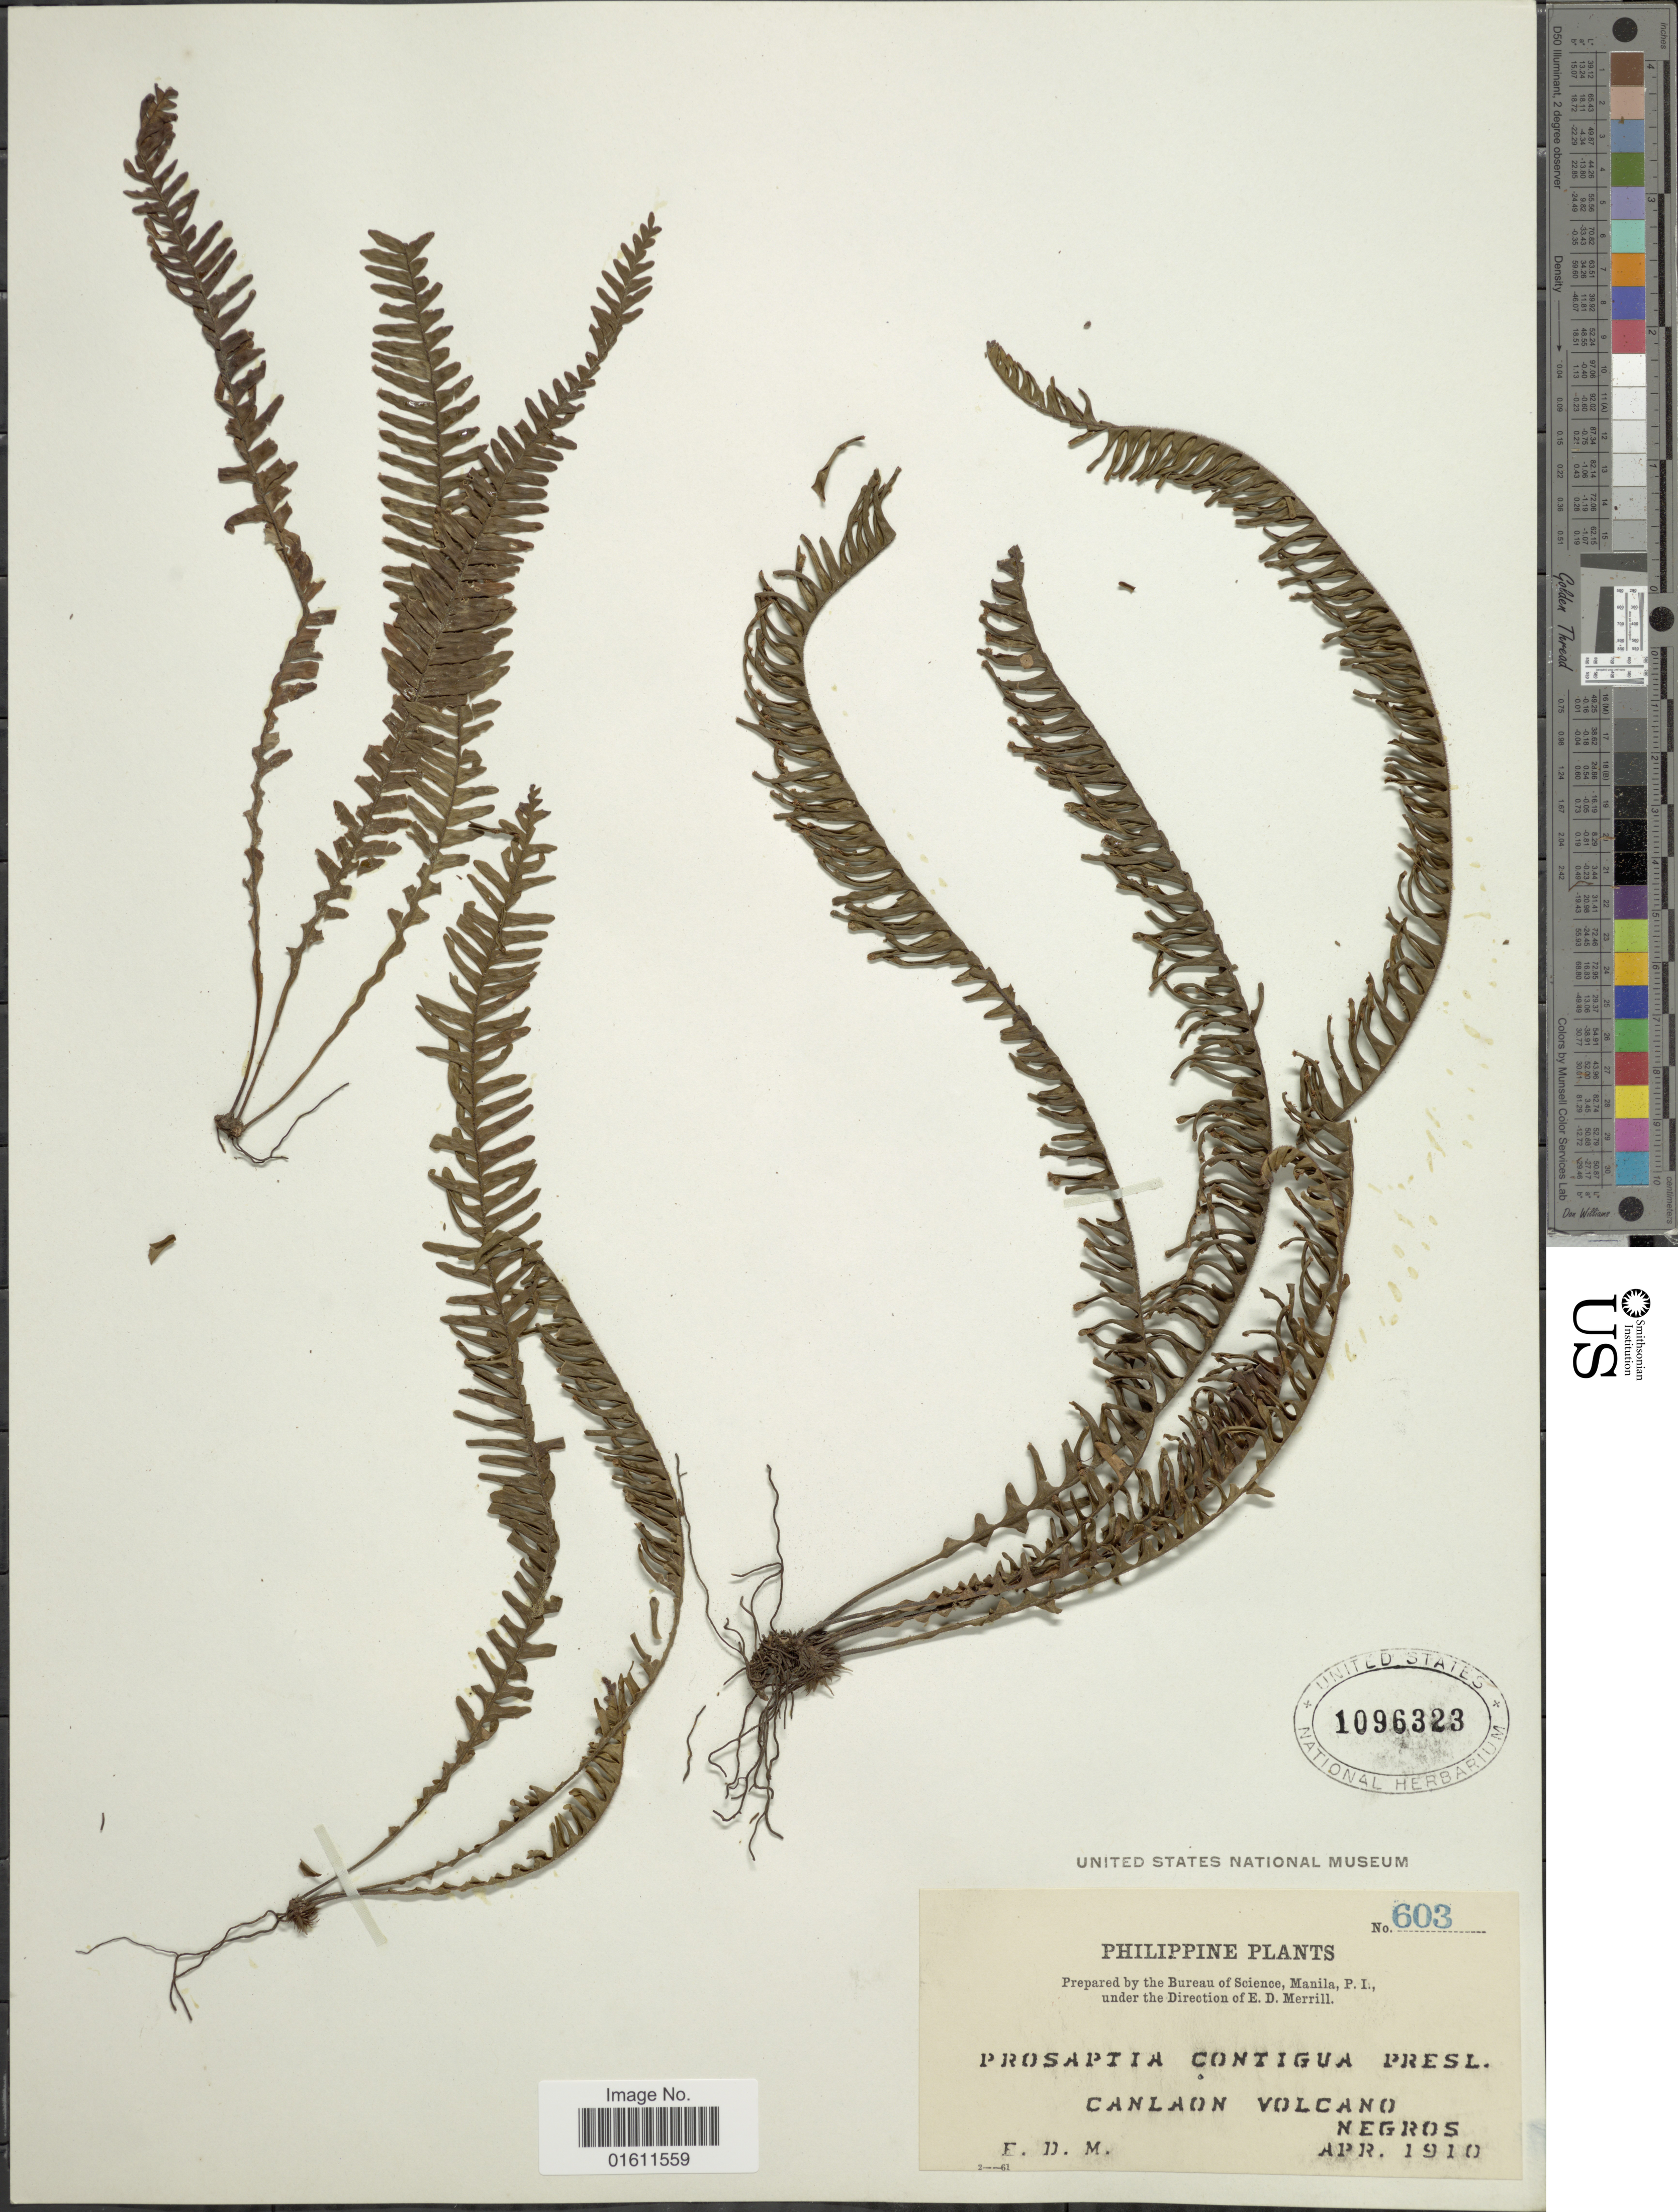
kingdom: Plantae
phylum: Tracheophyta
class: Polypodiopsida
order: Polypodiales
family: Polypodiaceae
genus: Prosaptia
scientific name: Prosaptia contigua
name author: (G. Forst.) Presl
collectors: E. D. Merrill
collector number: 603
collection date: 1910-04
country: Philippines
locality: Canlaon Volcano, Negros.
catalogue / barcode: US 1096323